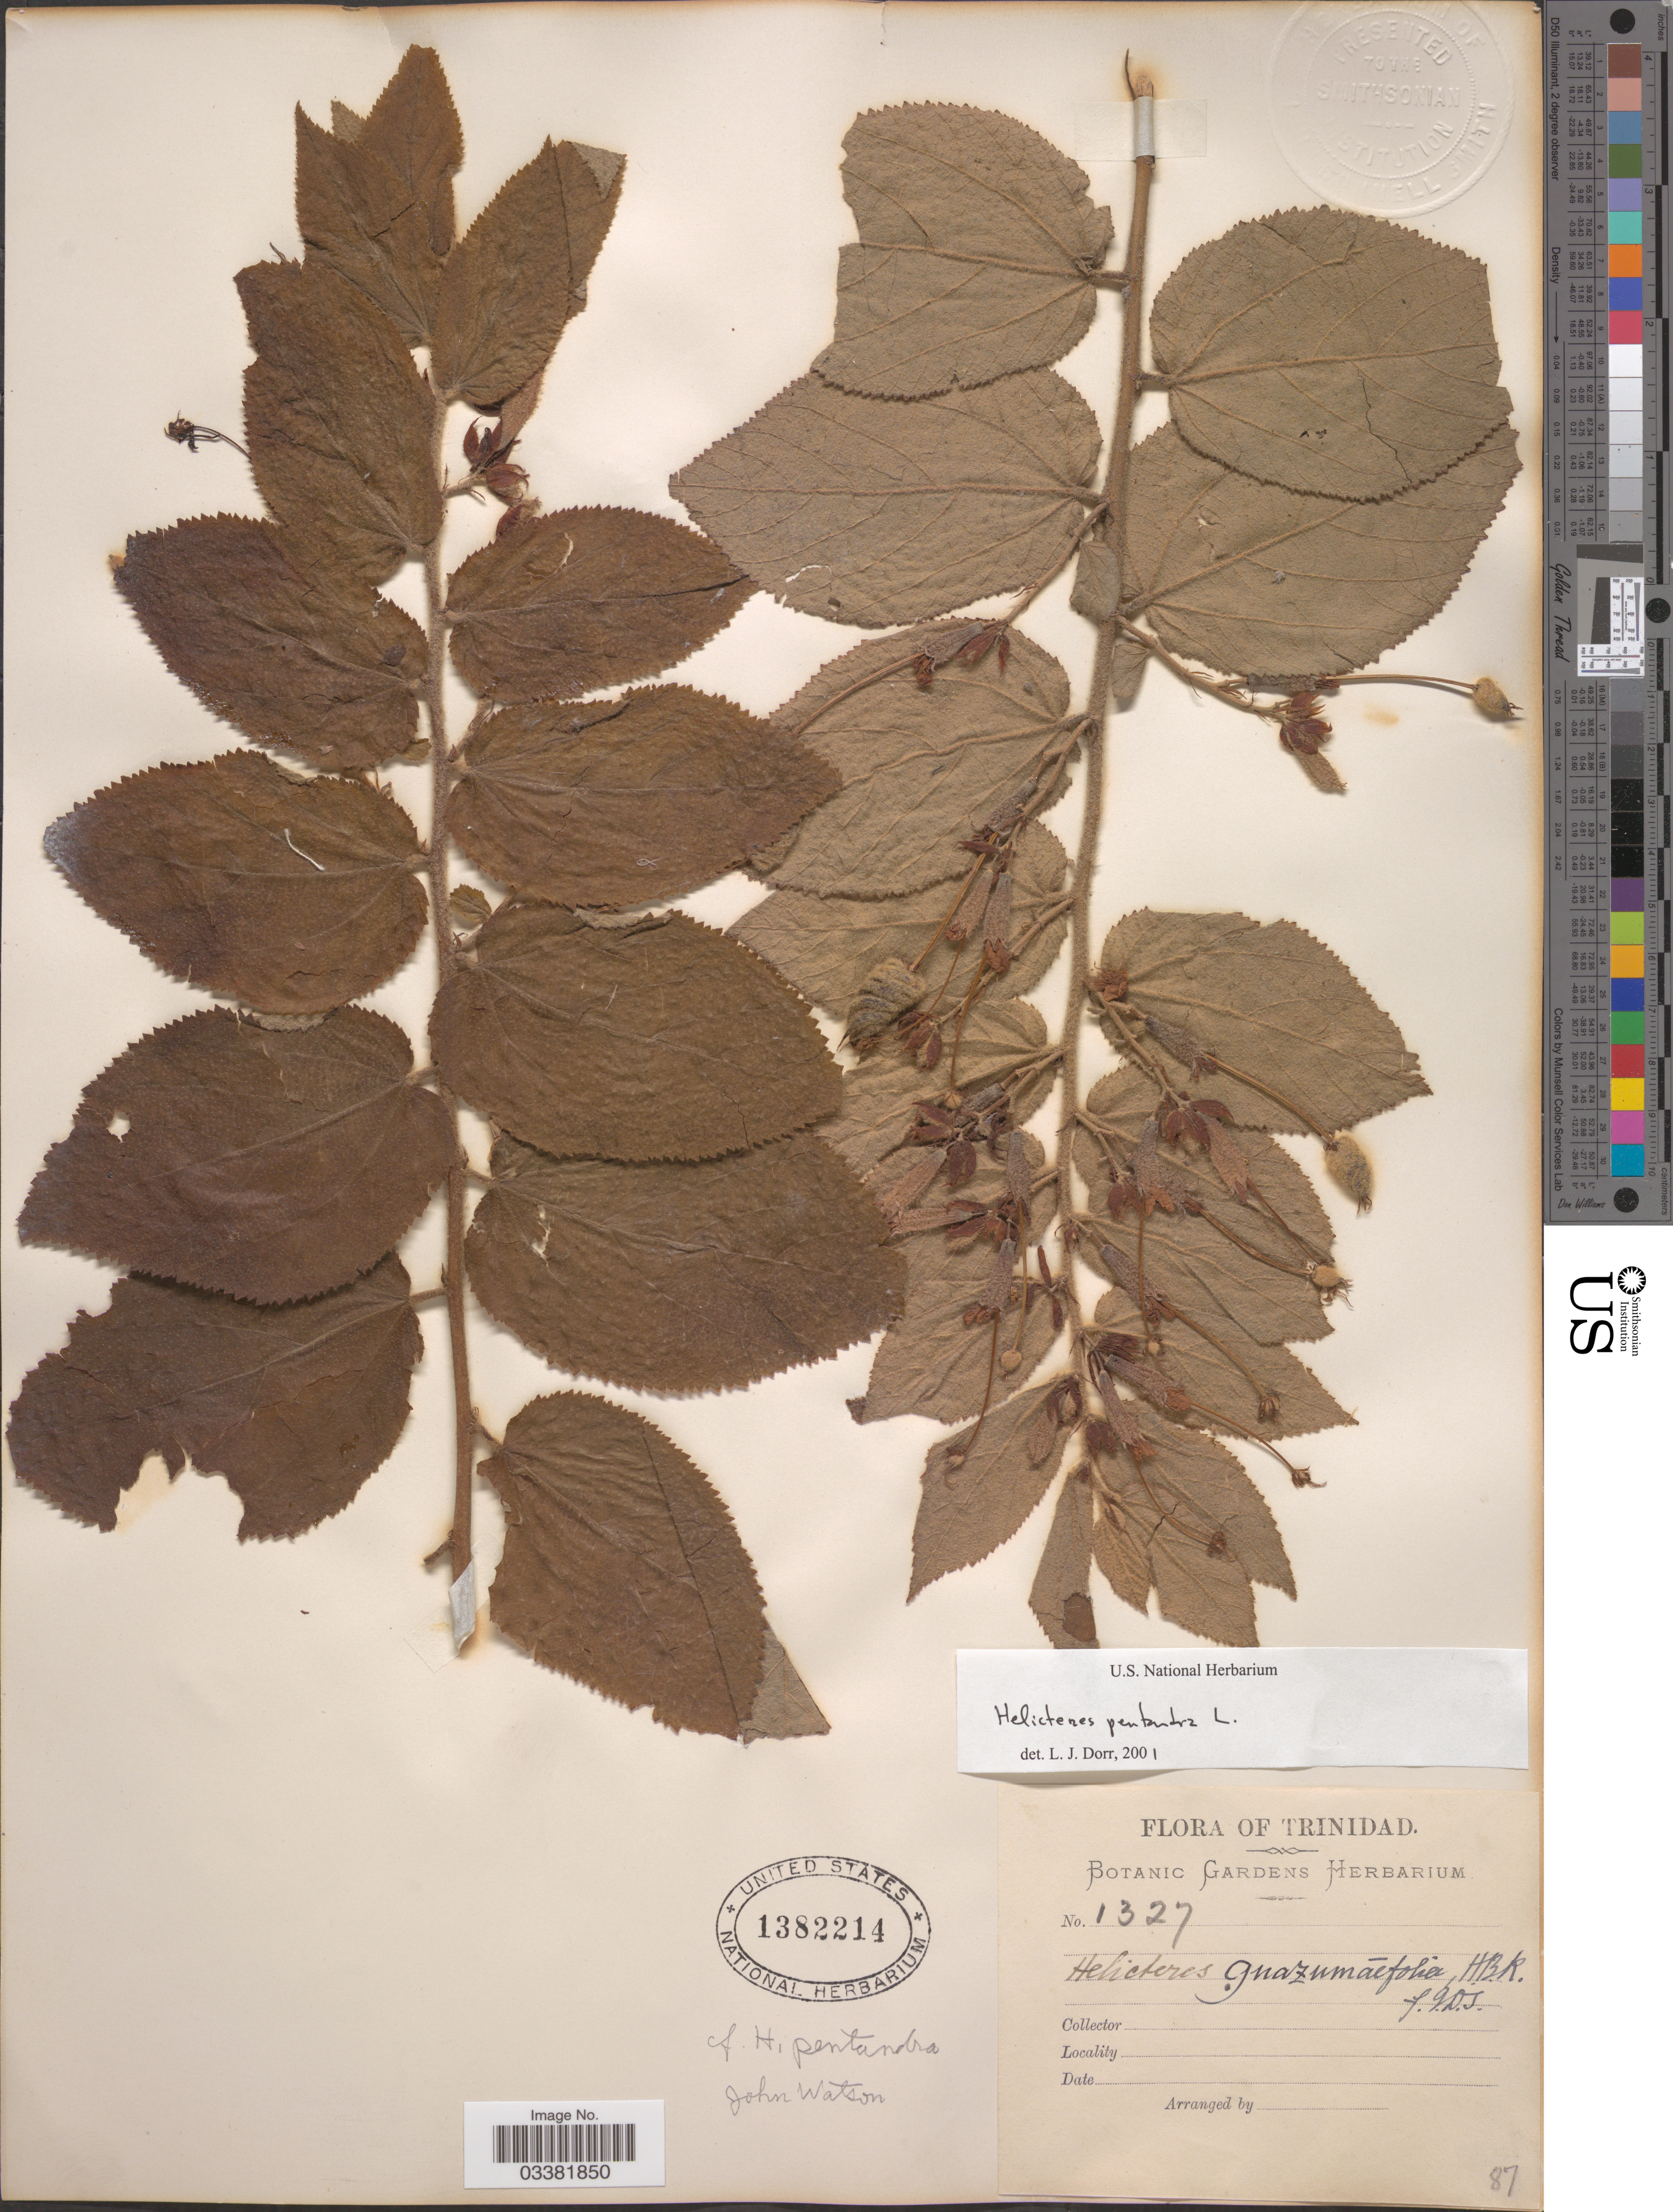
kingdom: Plantae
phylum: Tracheophyta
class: Magnoliopsida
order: Malvales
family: Malvaceae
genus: Helicteres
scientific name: Helicteres pentandra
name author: L.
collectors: J. Watson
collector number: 1327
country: Trinidad and Tobago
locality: Trinidad.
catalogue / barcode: US 1382214